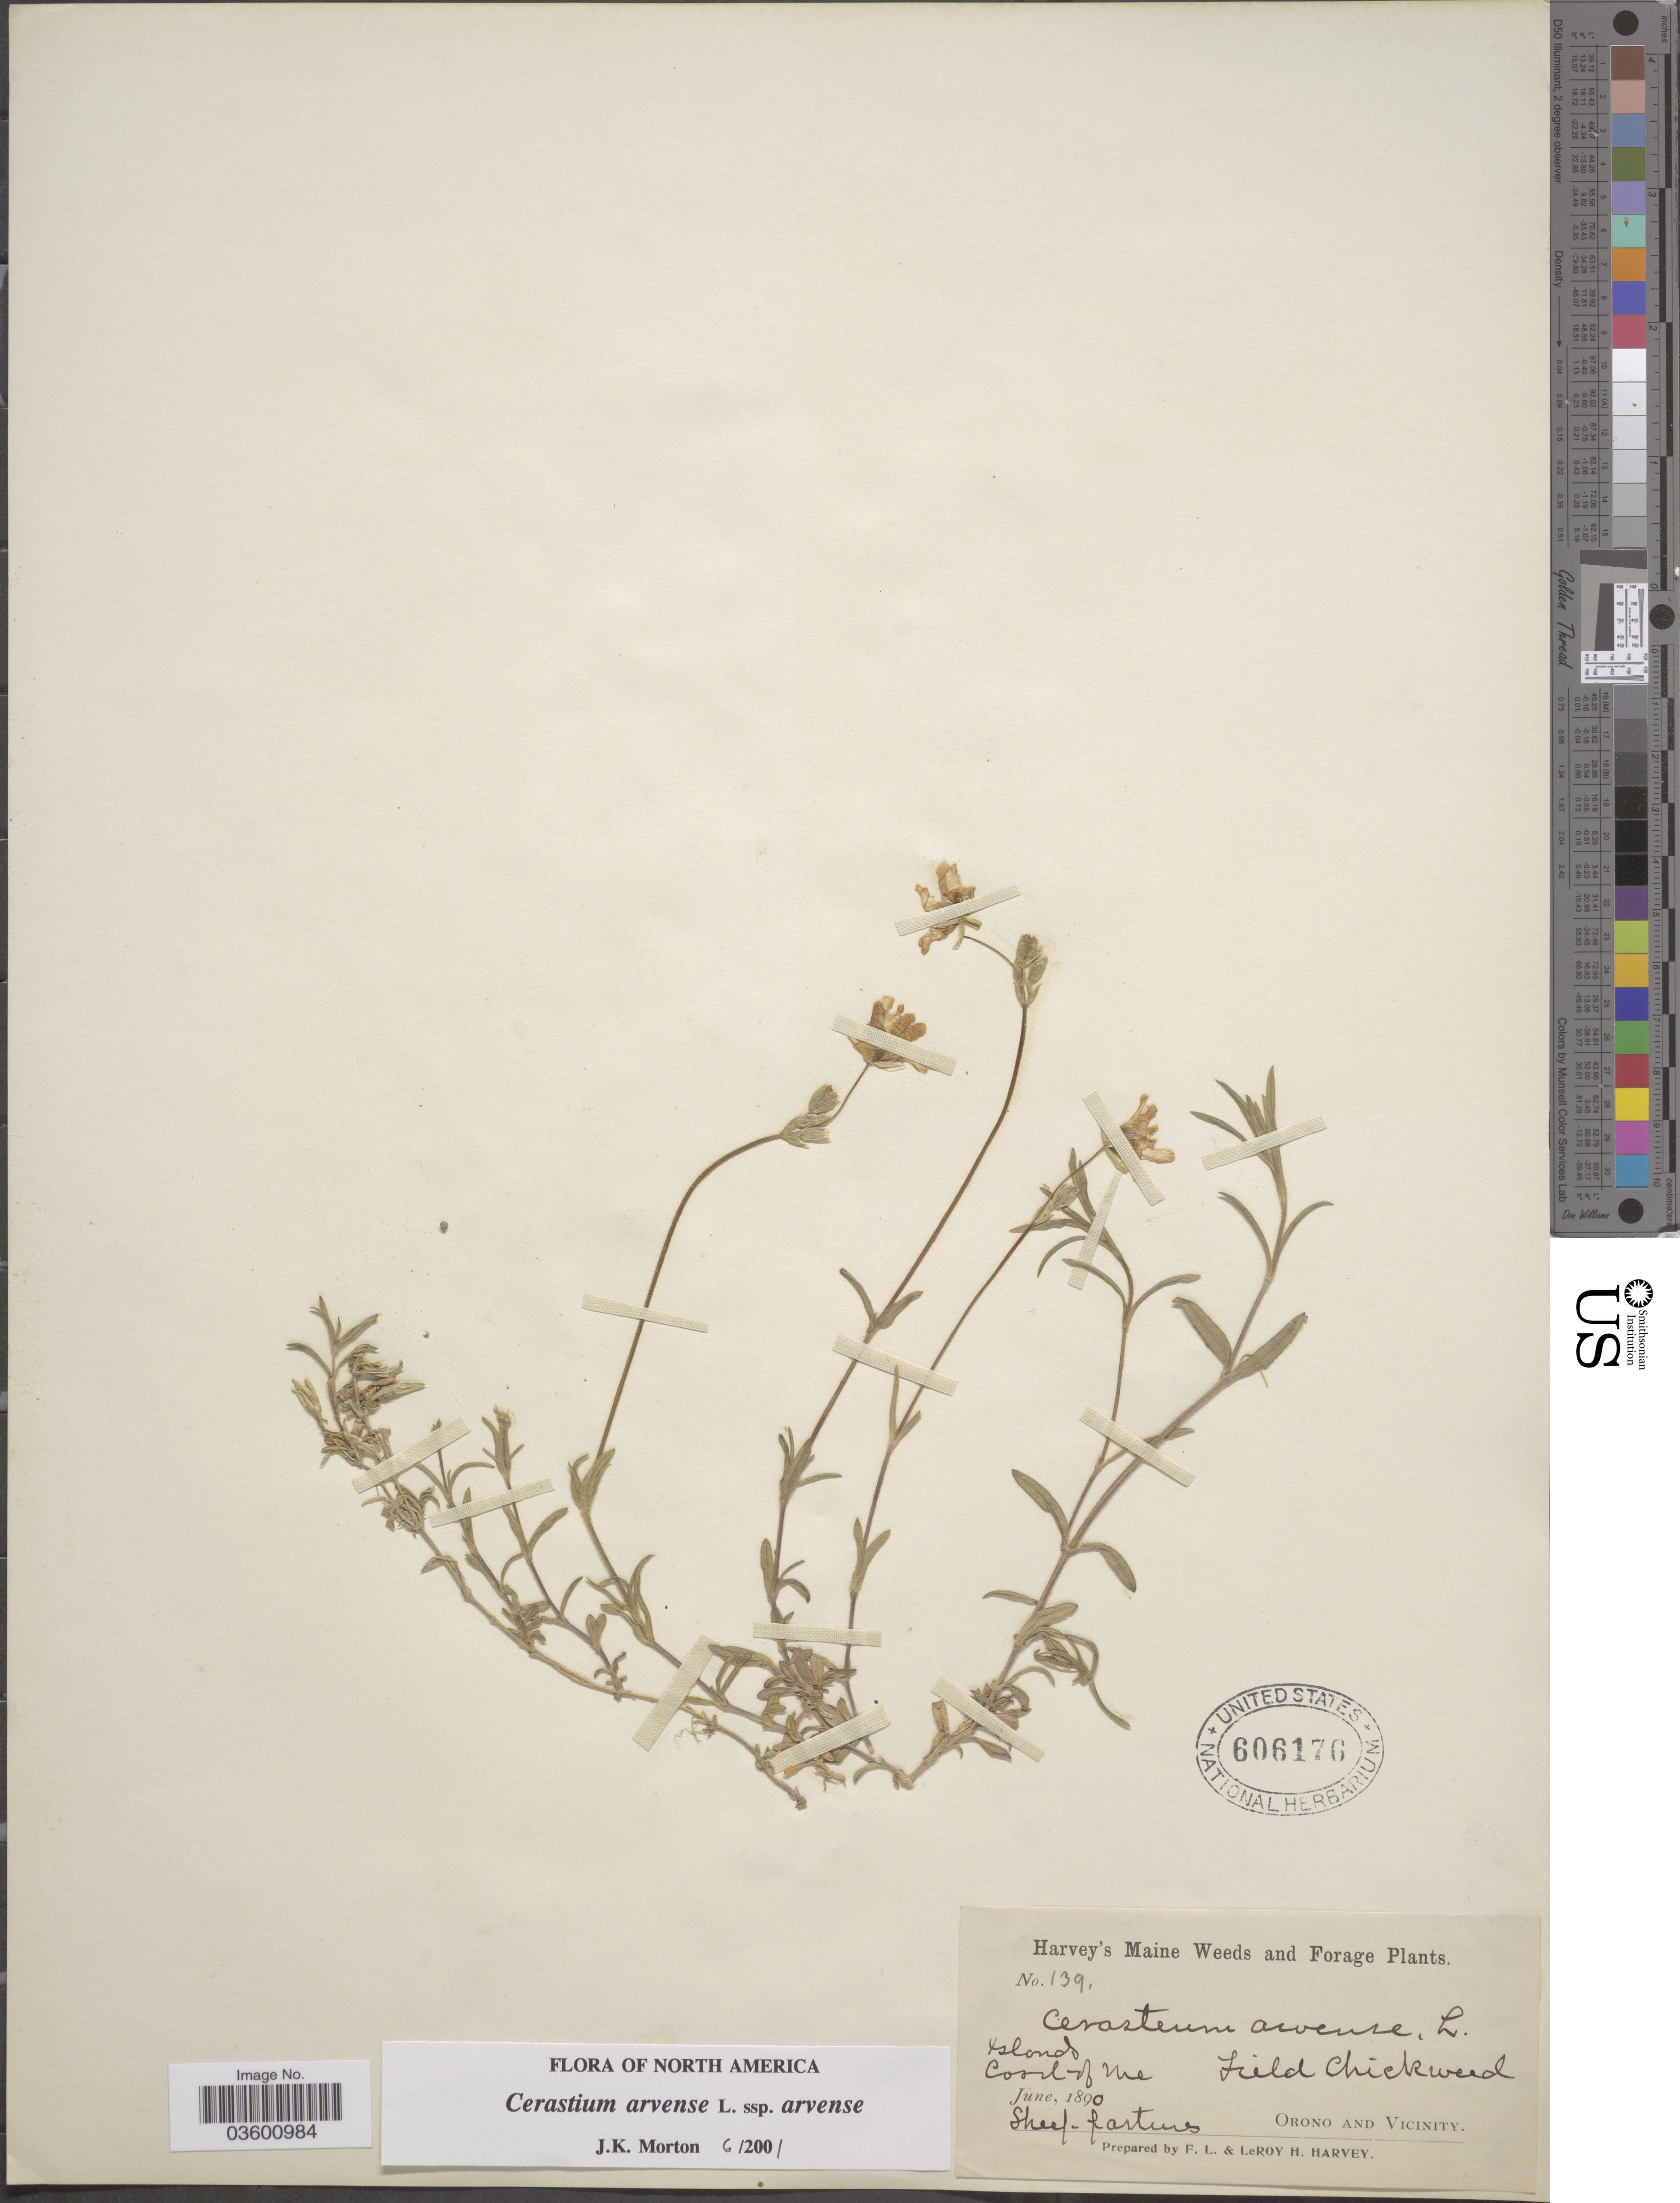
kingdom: Plantae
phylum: Tracheophyta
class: Magnoliopsida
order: Caryophyllales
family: Caryophyllaceae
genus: Cerastium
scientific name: Cerastium arvense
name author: L.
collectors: F. L. Harvey & L. H. Harvey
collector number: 139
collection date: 1890-06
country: United States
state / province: Maine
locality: Islands. Coast of ME. Orono and vicinity.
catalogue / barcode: US 606176